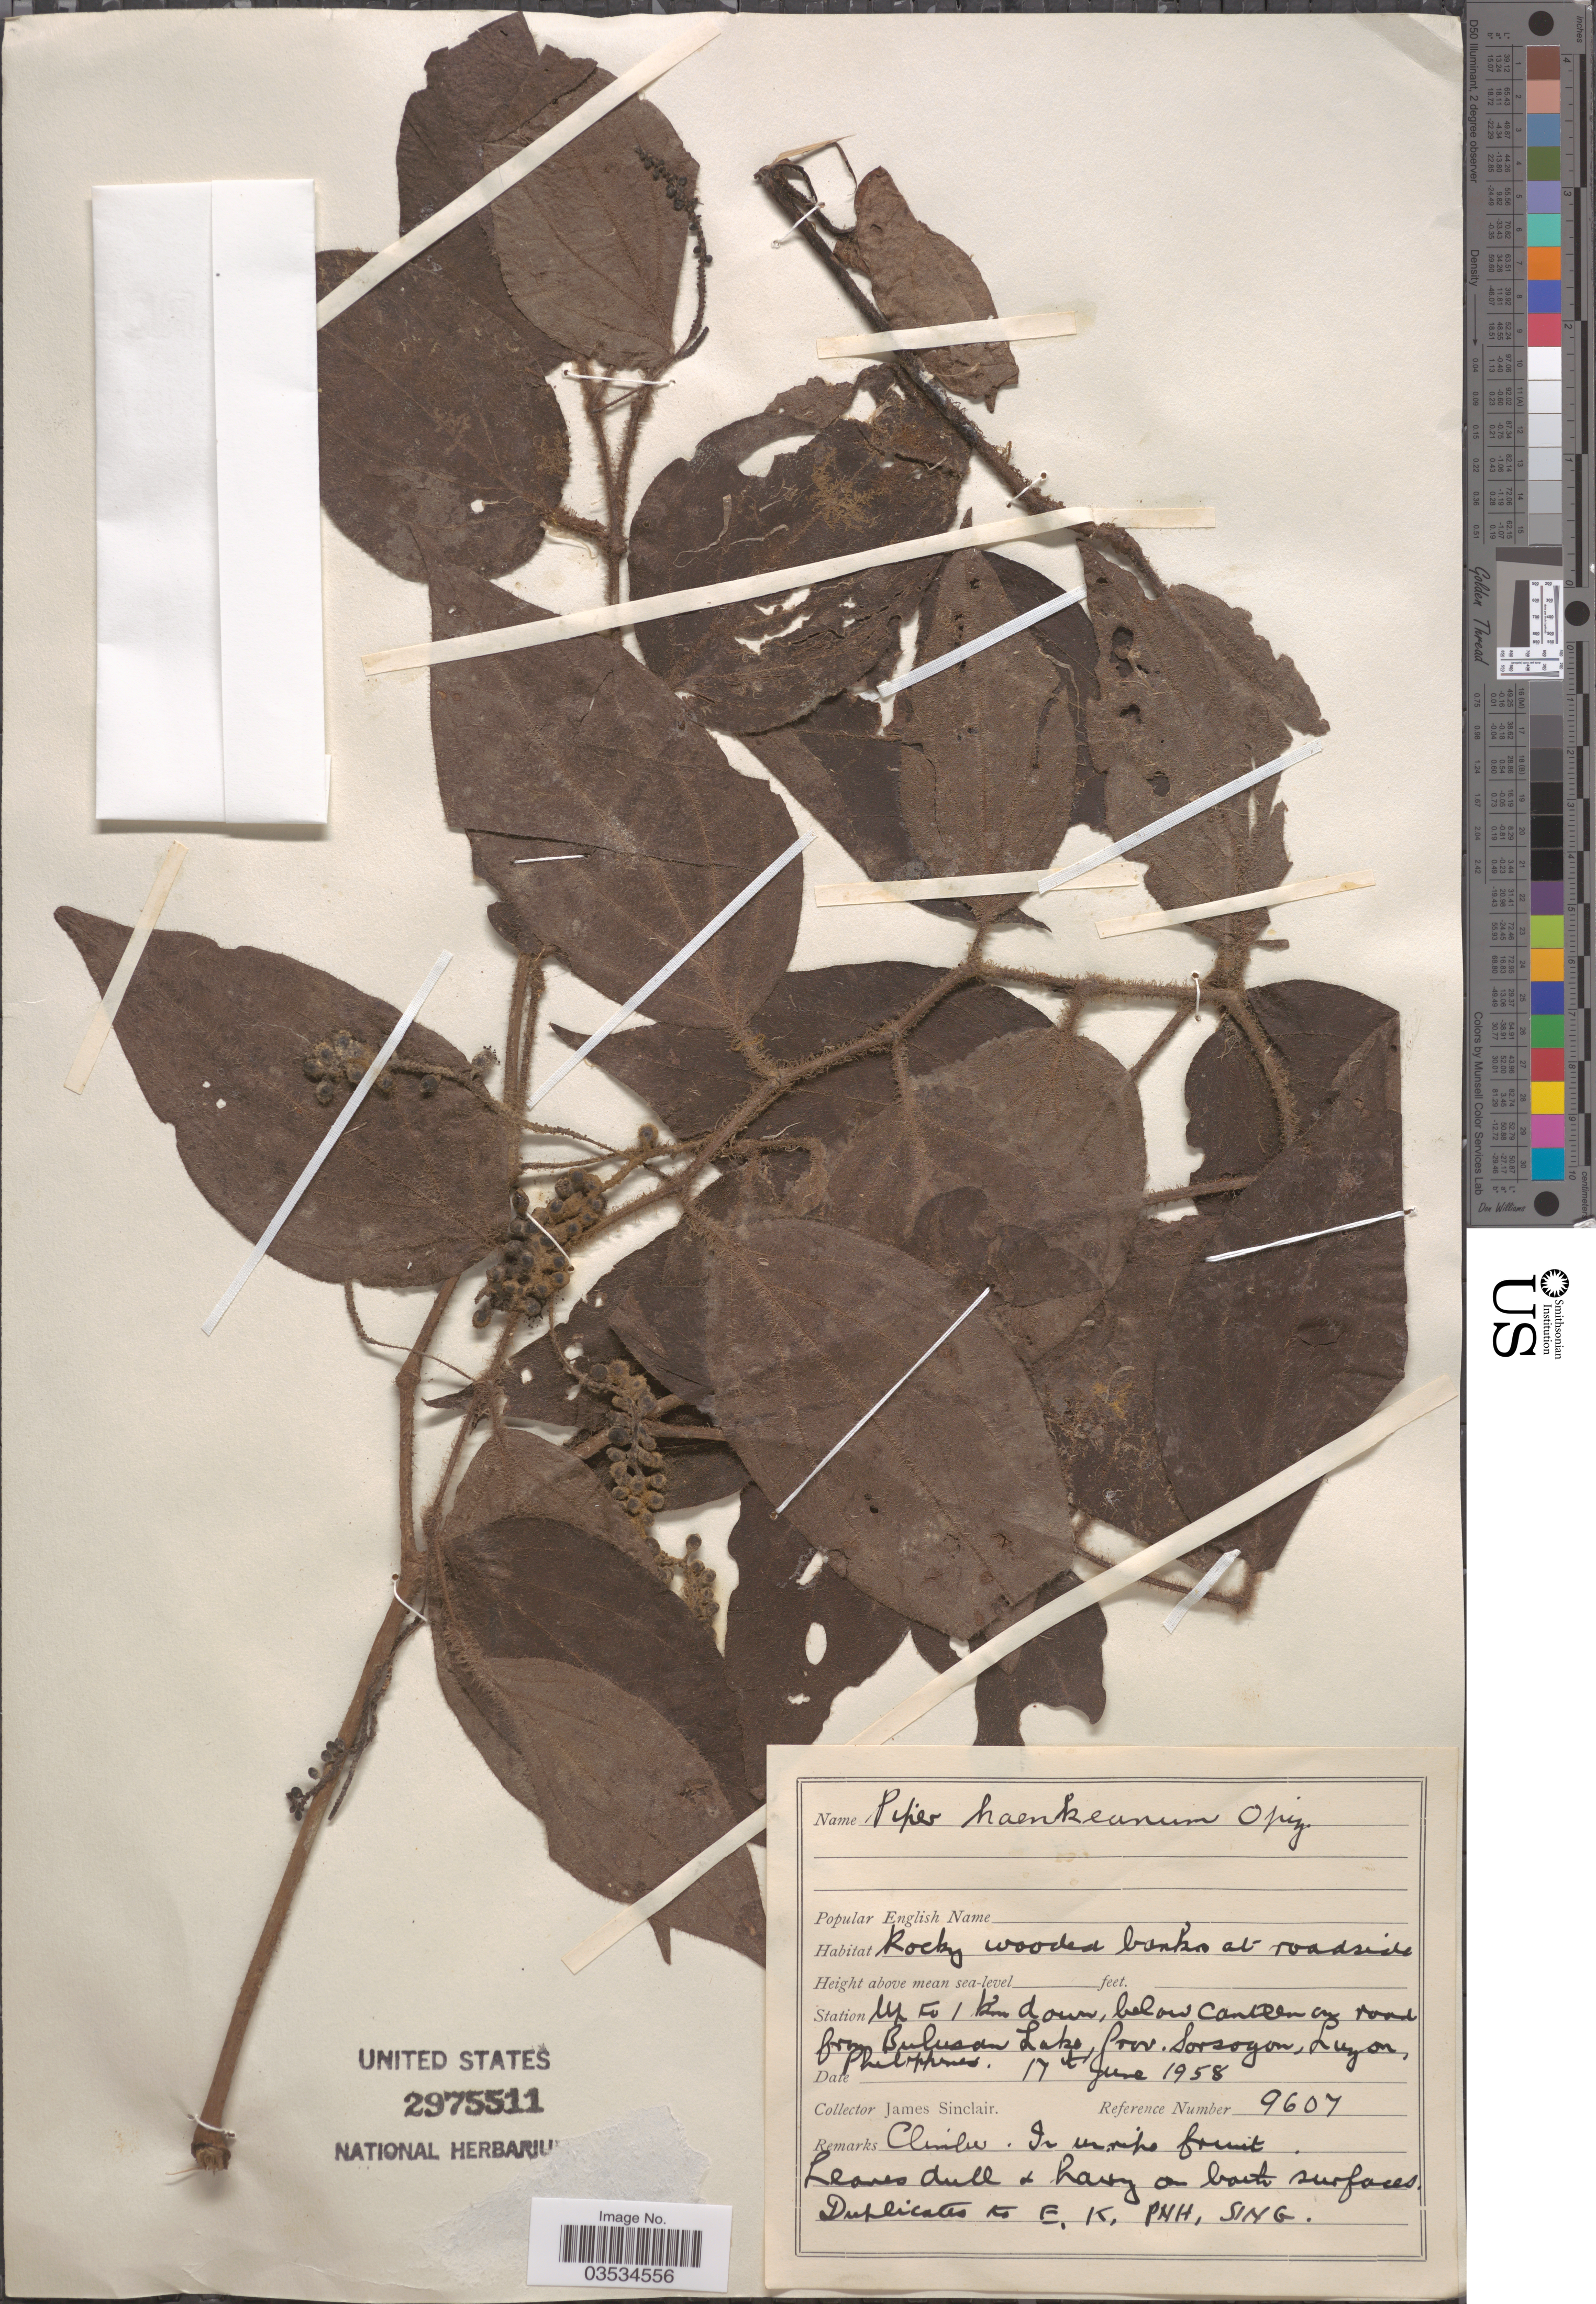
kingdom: Plantae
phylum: Tracheophyta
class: Magnoliopsida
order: Piperales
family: Piperaceae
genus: Piper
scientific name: Piper haenkeanum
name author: Opiz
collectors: J. Sinclair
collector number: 9607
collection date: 1958-06-17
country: Philippines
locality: Station Up to 1 Km down, below Canton on road from Bulusan Lake, Prov. Sorsogon, Luzon.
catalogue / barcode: US 2975511